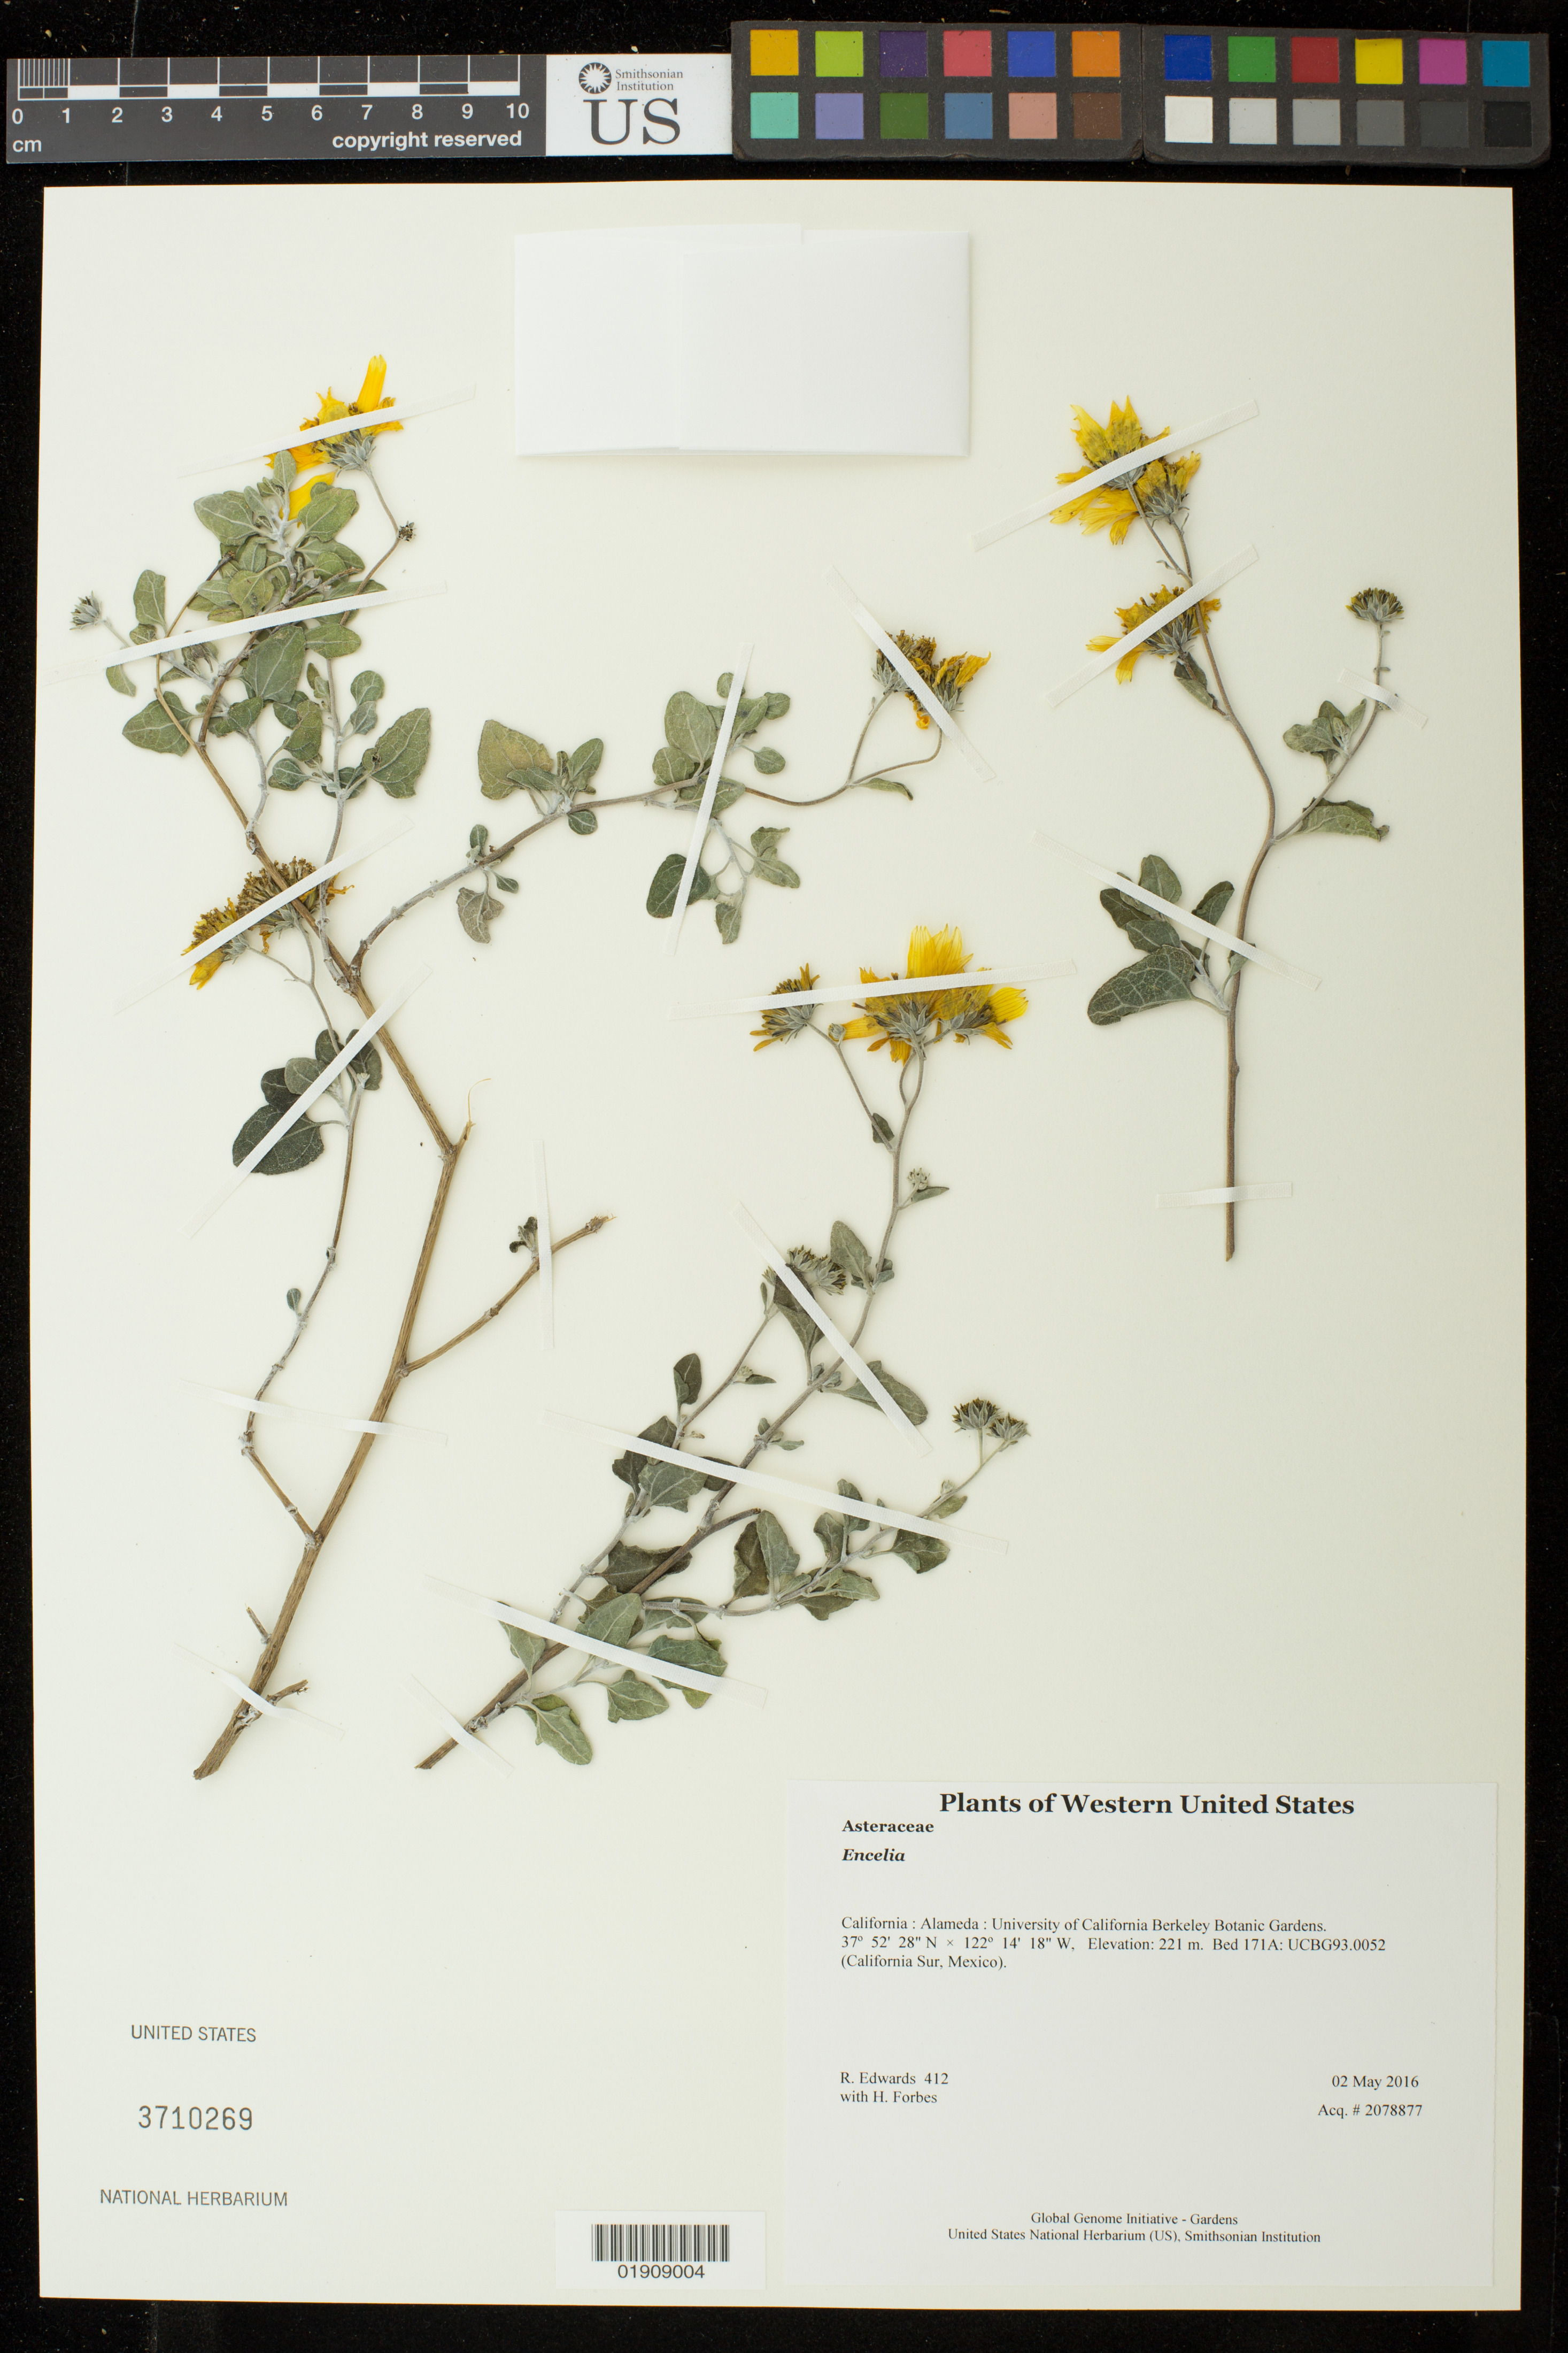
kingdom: Plantae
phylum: Tracheophyta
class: Magnoliopsida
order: Asterales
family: Asteraceae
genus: Encelia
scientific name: Encelia sp.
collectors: H. Forbes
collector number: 412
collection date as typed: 2 May 2016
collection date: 2016-05-02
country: United States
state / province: California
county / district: Alameda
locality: University of California Berkeley Botanic Gardens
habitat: Bed 171A: UCBG93.0052 (California Sur, Mexico)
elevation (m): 221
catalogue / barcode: US 3710269